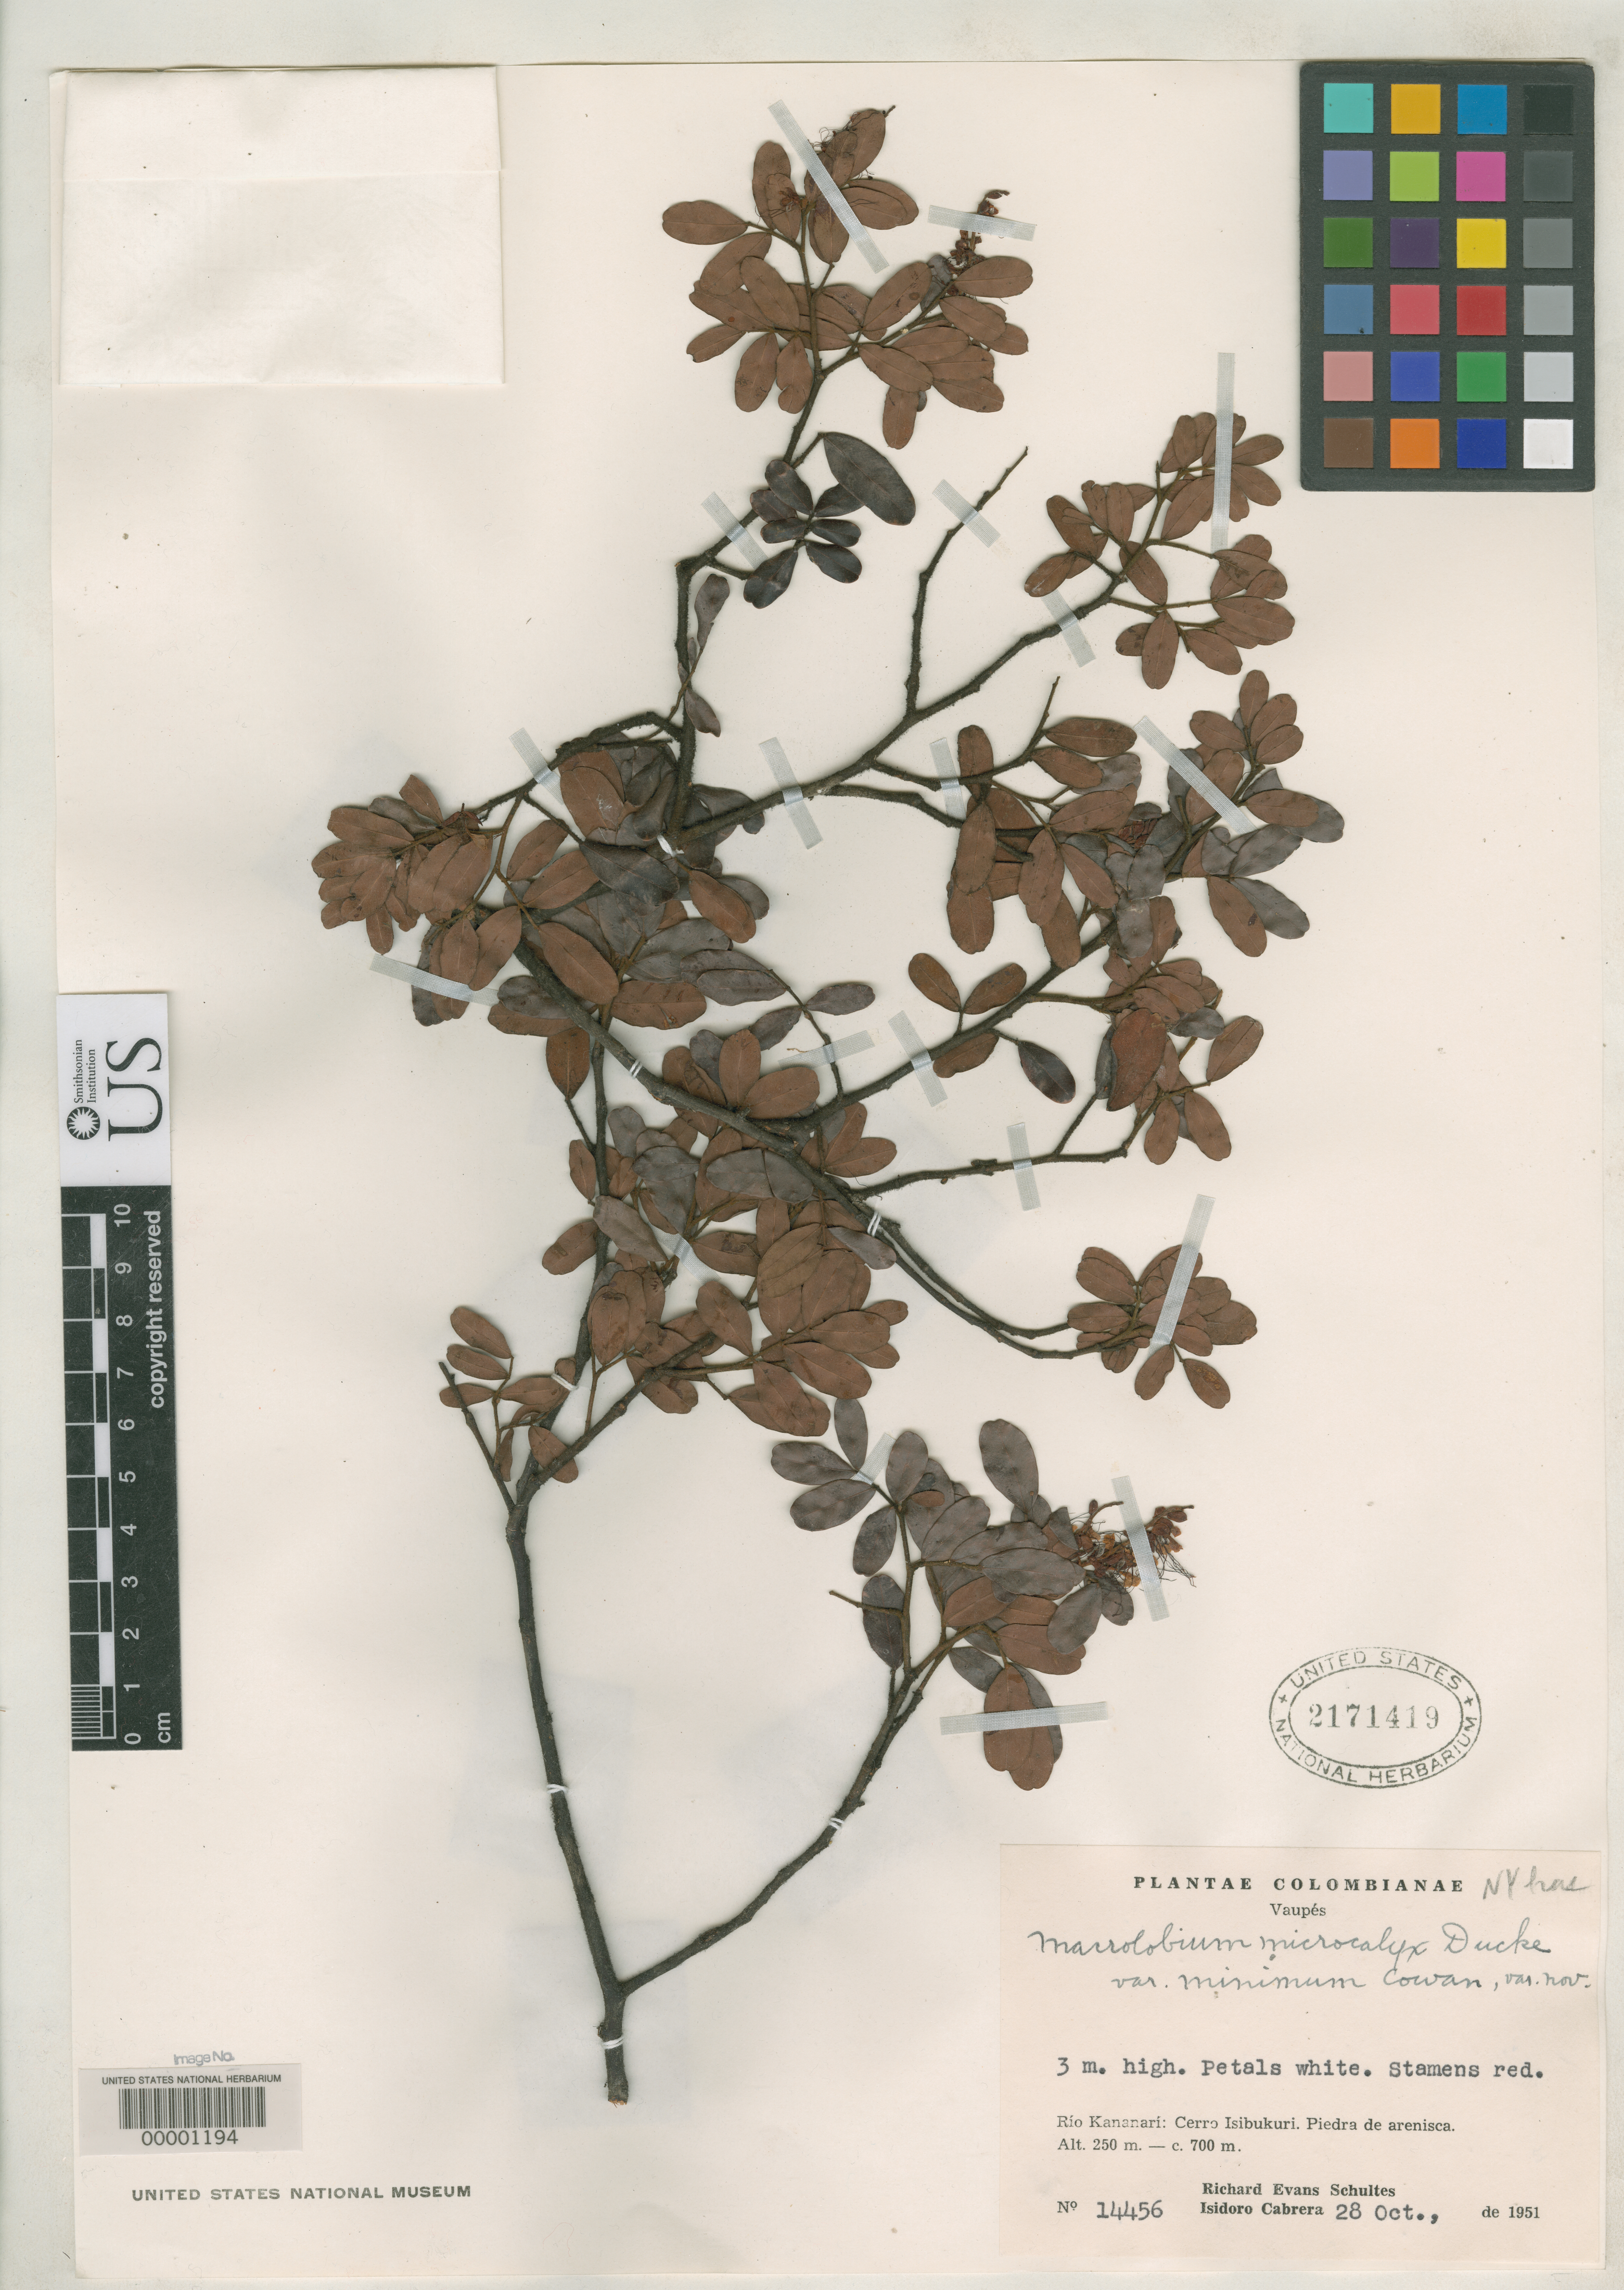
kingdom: Plantae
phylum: Tracheophyta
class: Magnoliopsida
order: Fabales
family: Fabaceae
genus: Macrolobium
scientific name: Macrolobium microcalyx var. minimum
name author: R.S. Cowan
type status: Isotype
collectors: R. E. Schultes & I. Cabrera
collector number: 14456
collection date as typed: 28 Oct 1951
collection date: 1951-10-28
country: Colombia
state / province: Vaupés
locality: Rio Kananari, Cerro Isibukuri.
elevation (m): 250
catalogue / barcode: US 217419